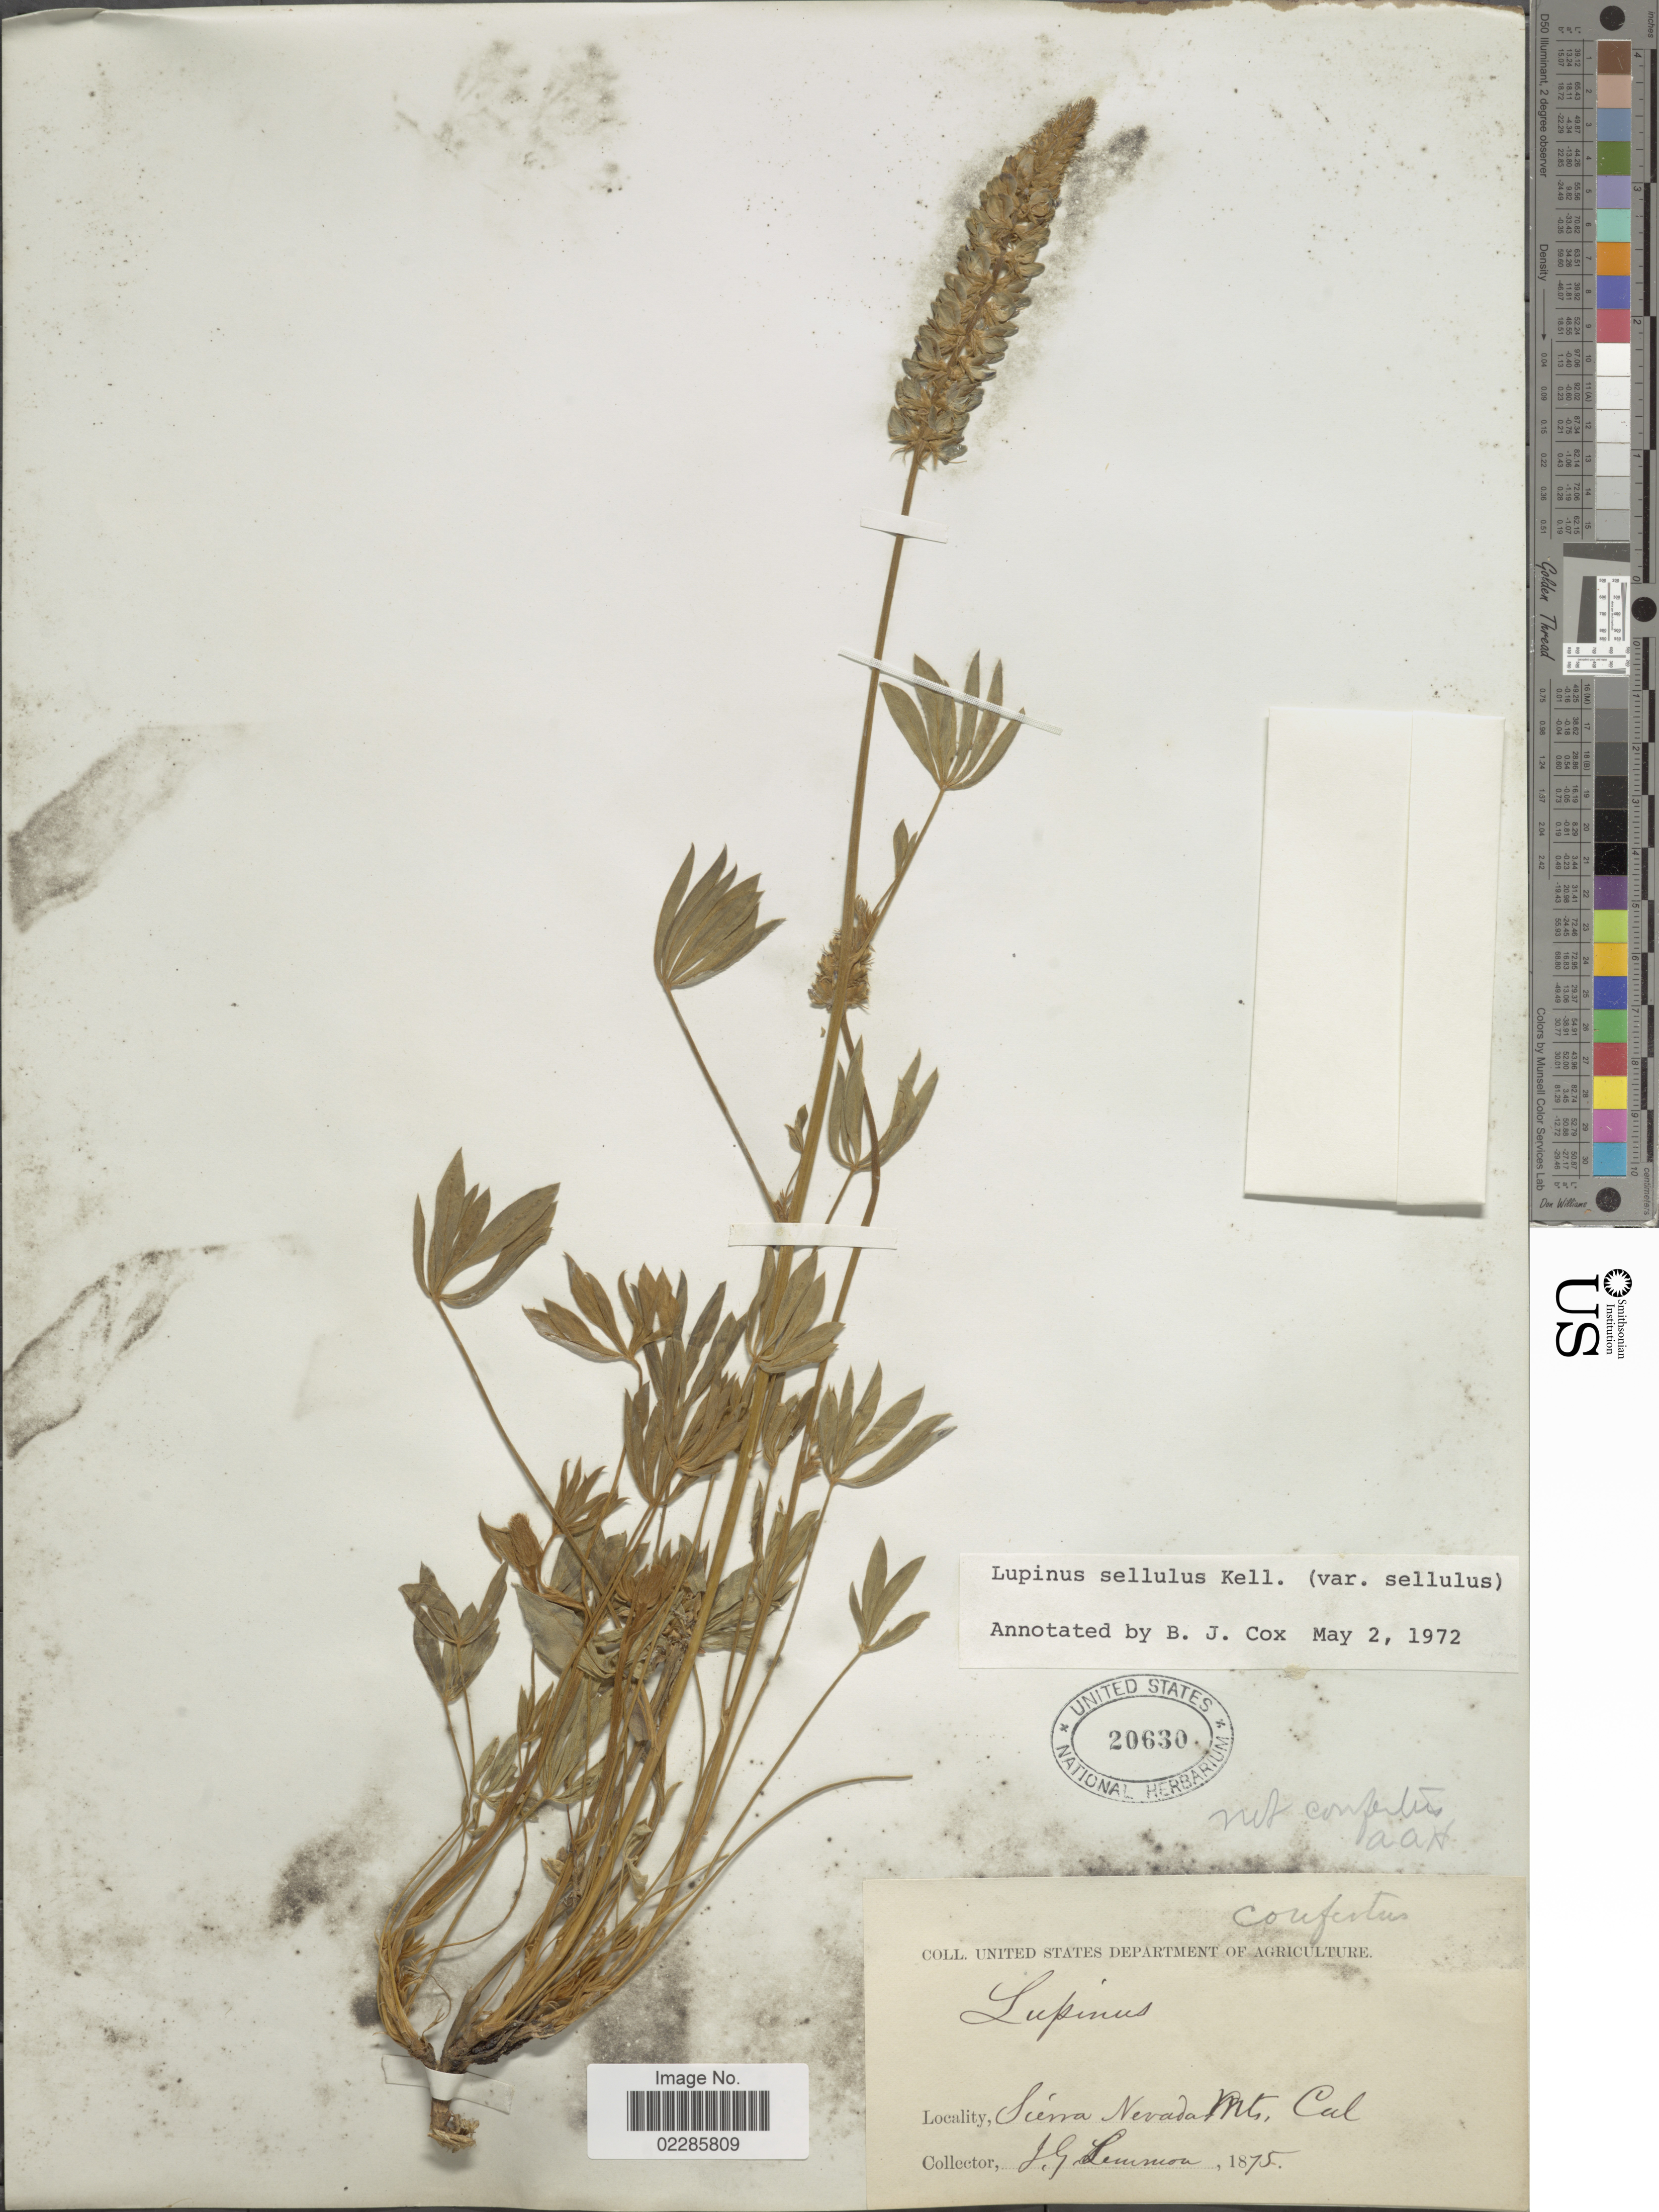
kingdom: Plantae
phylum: Tracheophyta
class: Magnoliopsida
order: Fabales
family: Fabaceae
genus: Lupinus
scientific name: Lupinus sellulus var. sellulus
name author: Kellogg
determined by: Cox, B. J.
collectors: J. Lemmon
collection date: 1875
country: United States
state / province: California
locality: Sierra Nevada Mts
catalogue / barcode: US 20630